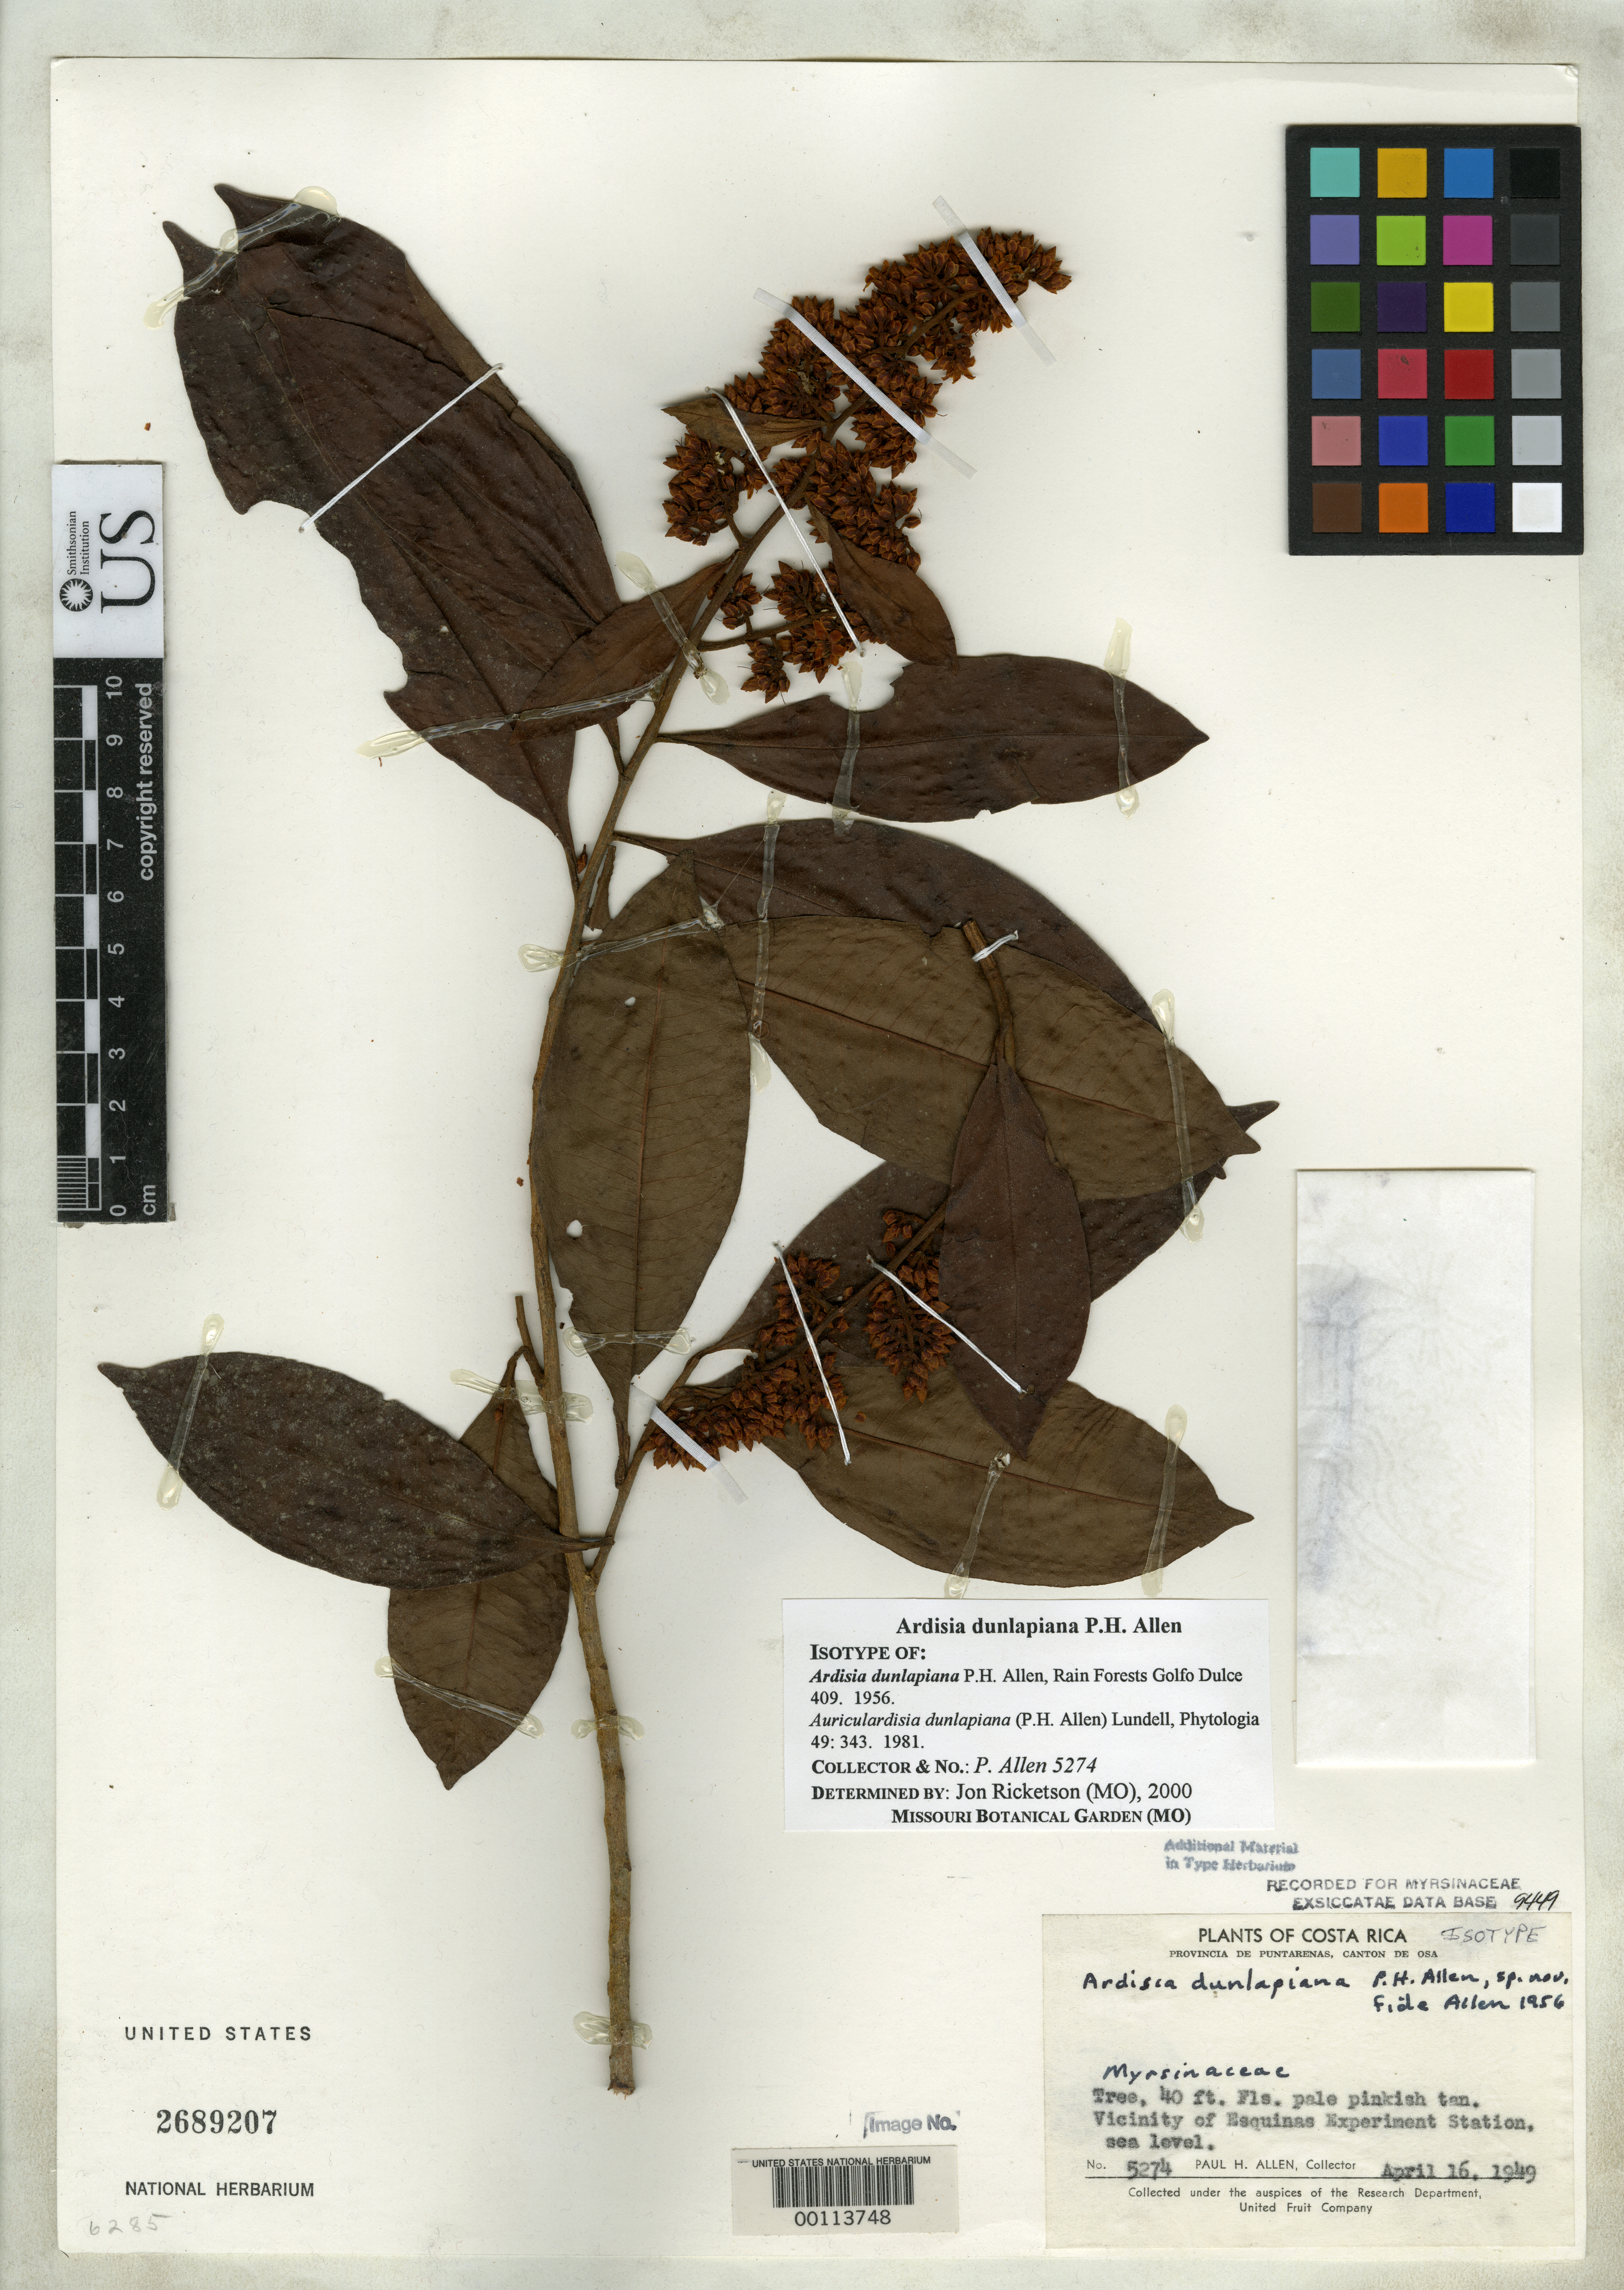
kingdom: Plantae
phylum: Tracheophyta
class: Magnoliopsida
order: Ericales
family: Primulaceae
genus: Ardisia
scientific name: Ardisia dunlapiana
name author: P.H. Allen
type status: Isotype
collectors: P. H. Allen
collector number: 5274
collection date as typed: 16 Apr 1949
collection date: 1949-04-16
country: Costa Rica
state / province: Puntarenas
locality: Provincia de Puntarenas, Canton de Osa. Vicinity of Esquinas Experiment Station, sea level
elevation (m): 0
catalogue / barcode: US 2689207